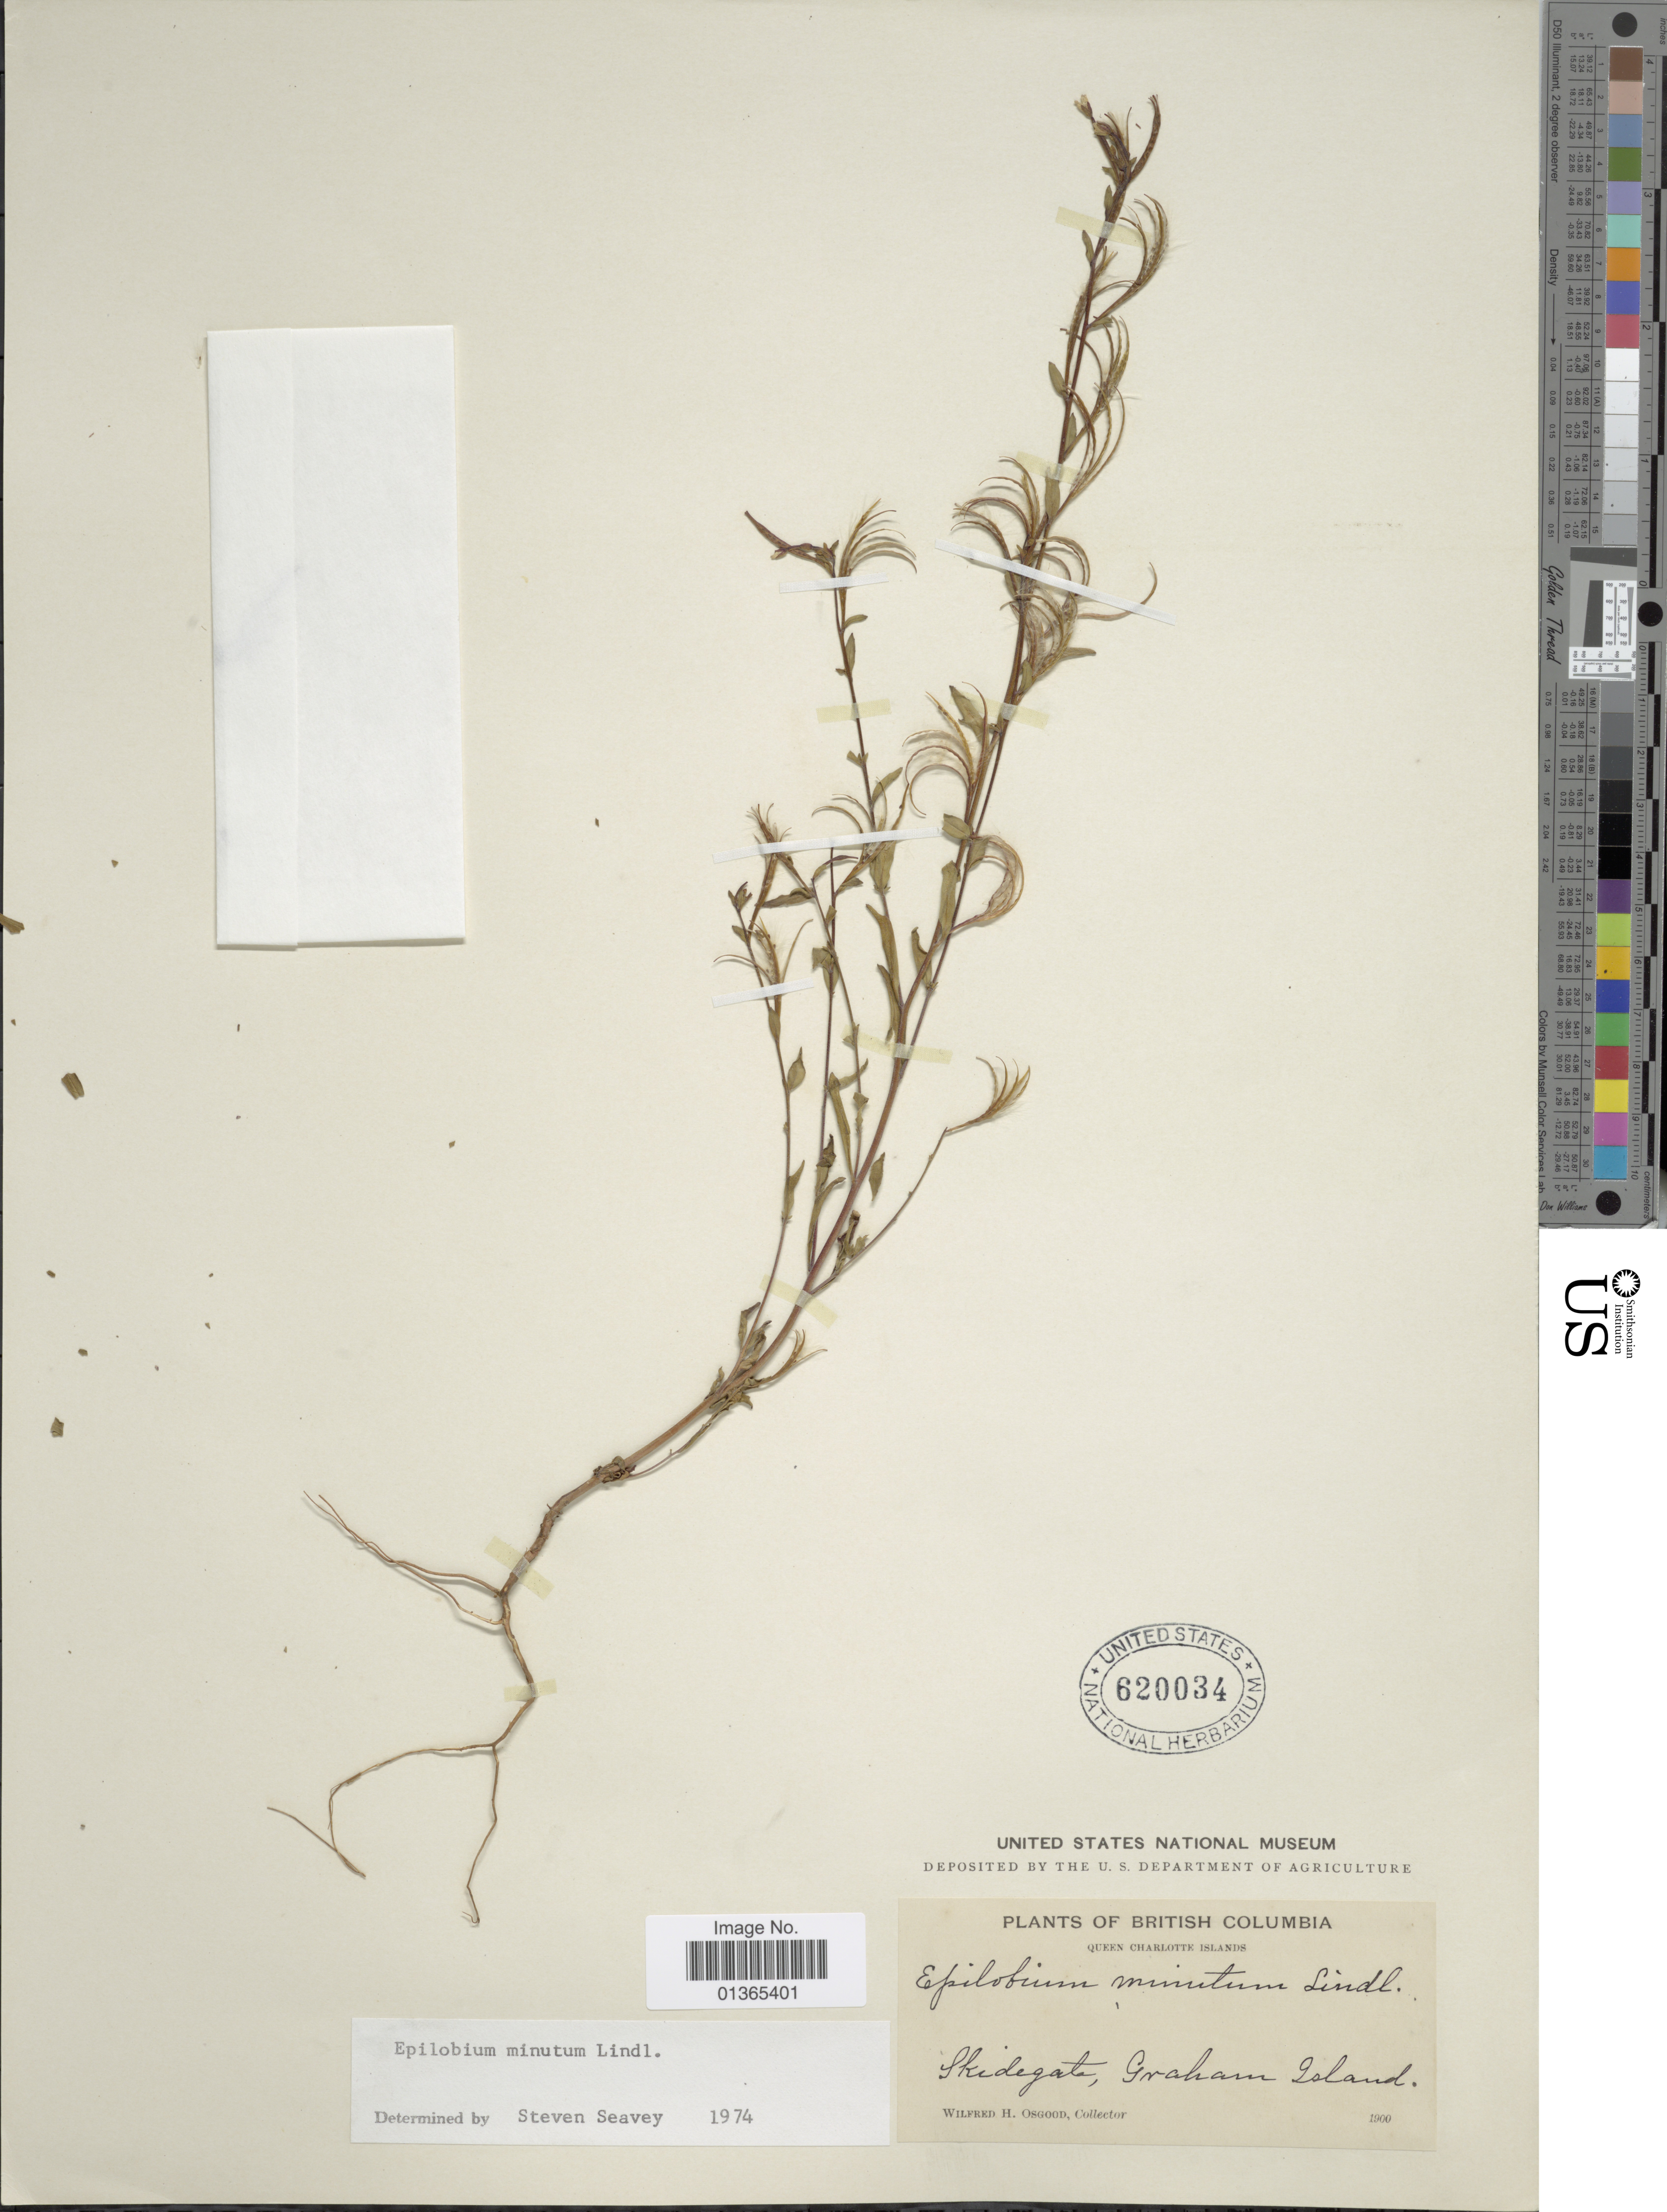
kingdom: Plantae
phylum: Tracheophyta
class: Magnoliopsida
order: Myrtales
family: Onagraceae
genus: Epilobium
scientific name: Epilobium minutum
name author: Lindl. ex Lehm.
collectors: W. Osgood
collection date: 1900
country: Canada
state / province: British Columbia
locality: Queen Charlotte Islands. Skidegate, Graham Island.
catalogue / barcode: US 620034